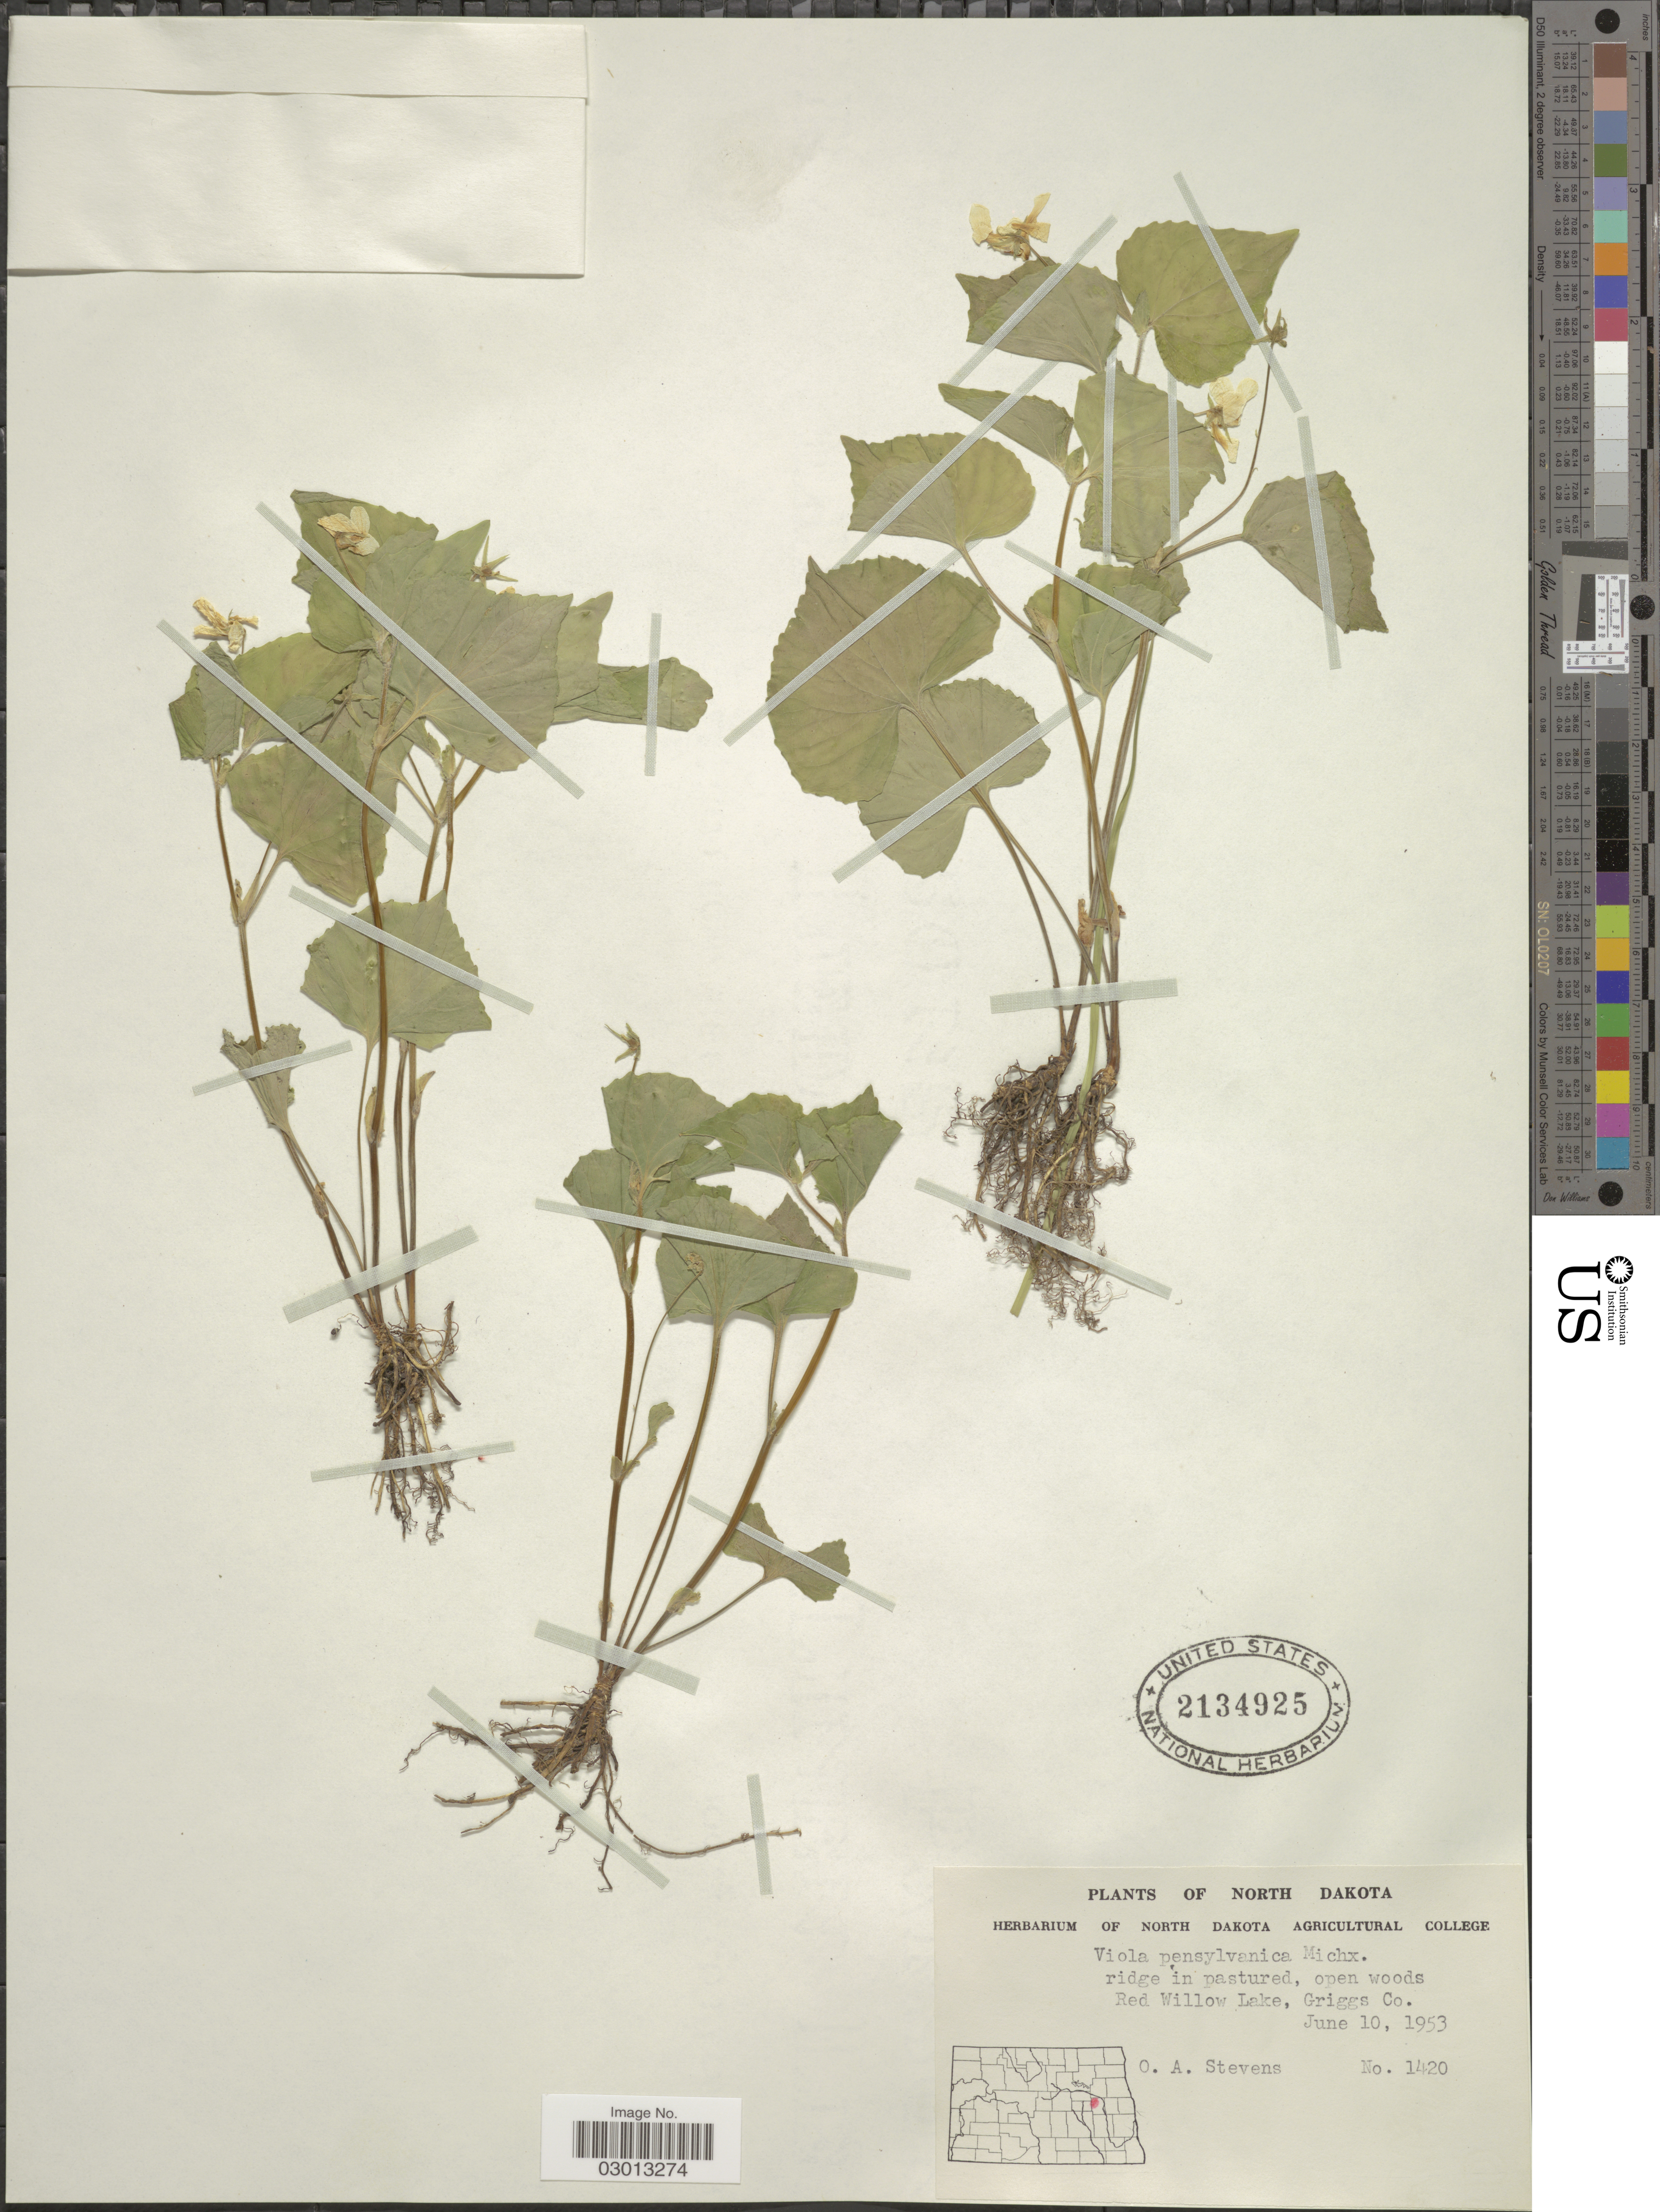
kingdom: Plantae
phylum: Tracheophyta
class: Magnoliopsida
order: Malpighiales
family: Violaceae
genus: Viola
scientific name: Viola pensylvanica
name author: Michx.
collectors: O. A. Stevens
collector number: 1420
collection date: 1953-06-10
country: United States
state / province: North Dakota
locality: Red Willow Lake, Griggs Co.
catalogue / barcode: US 2134925